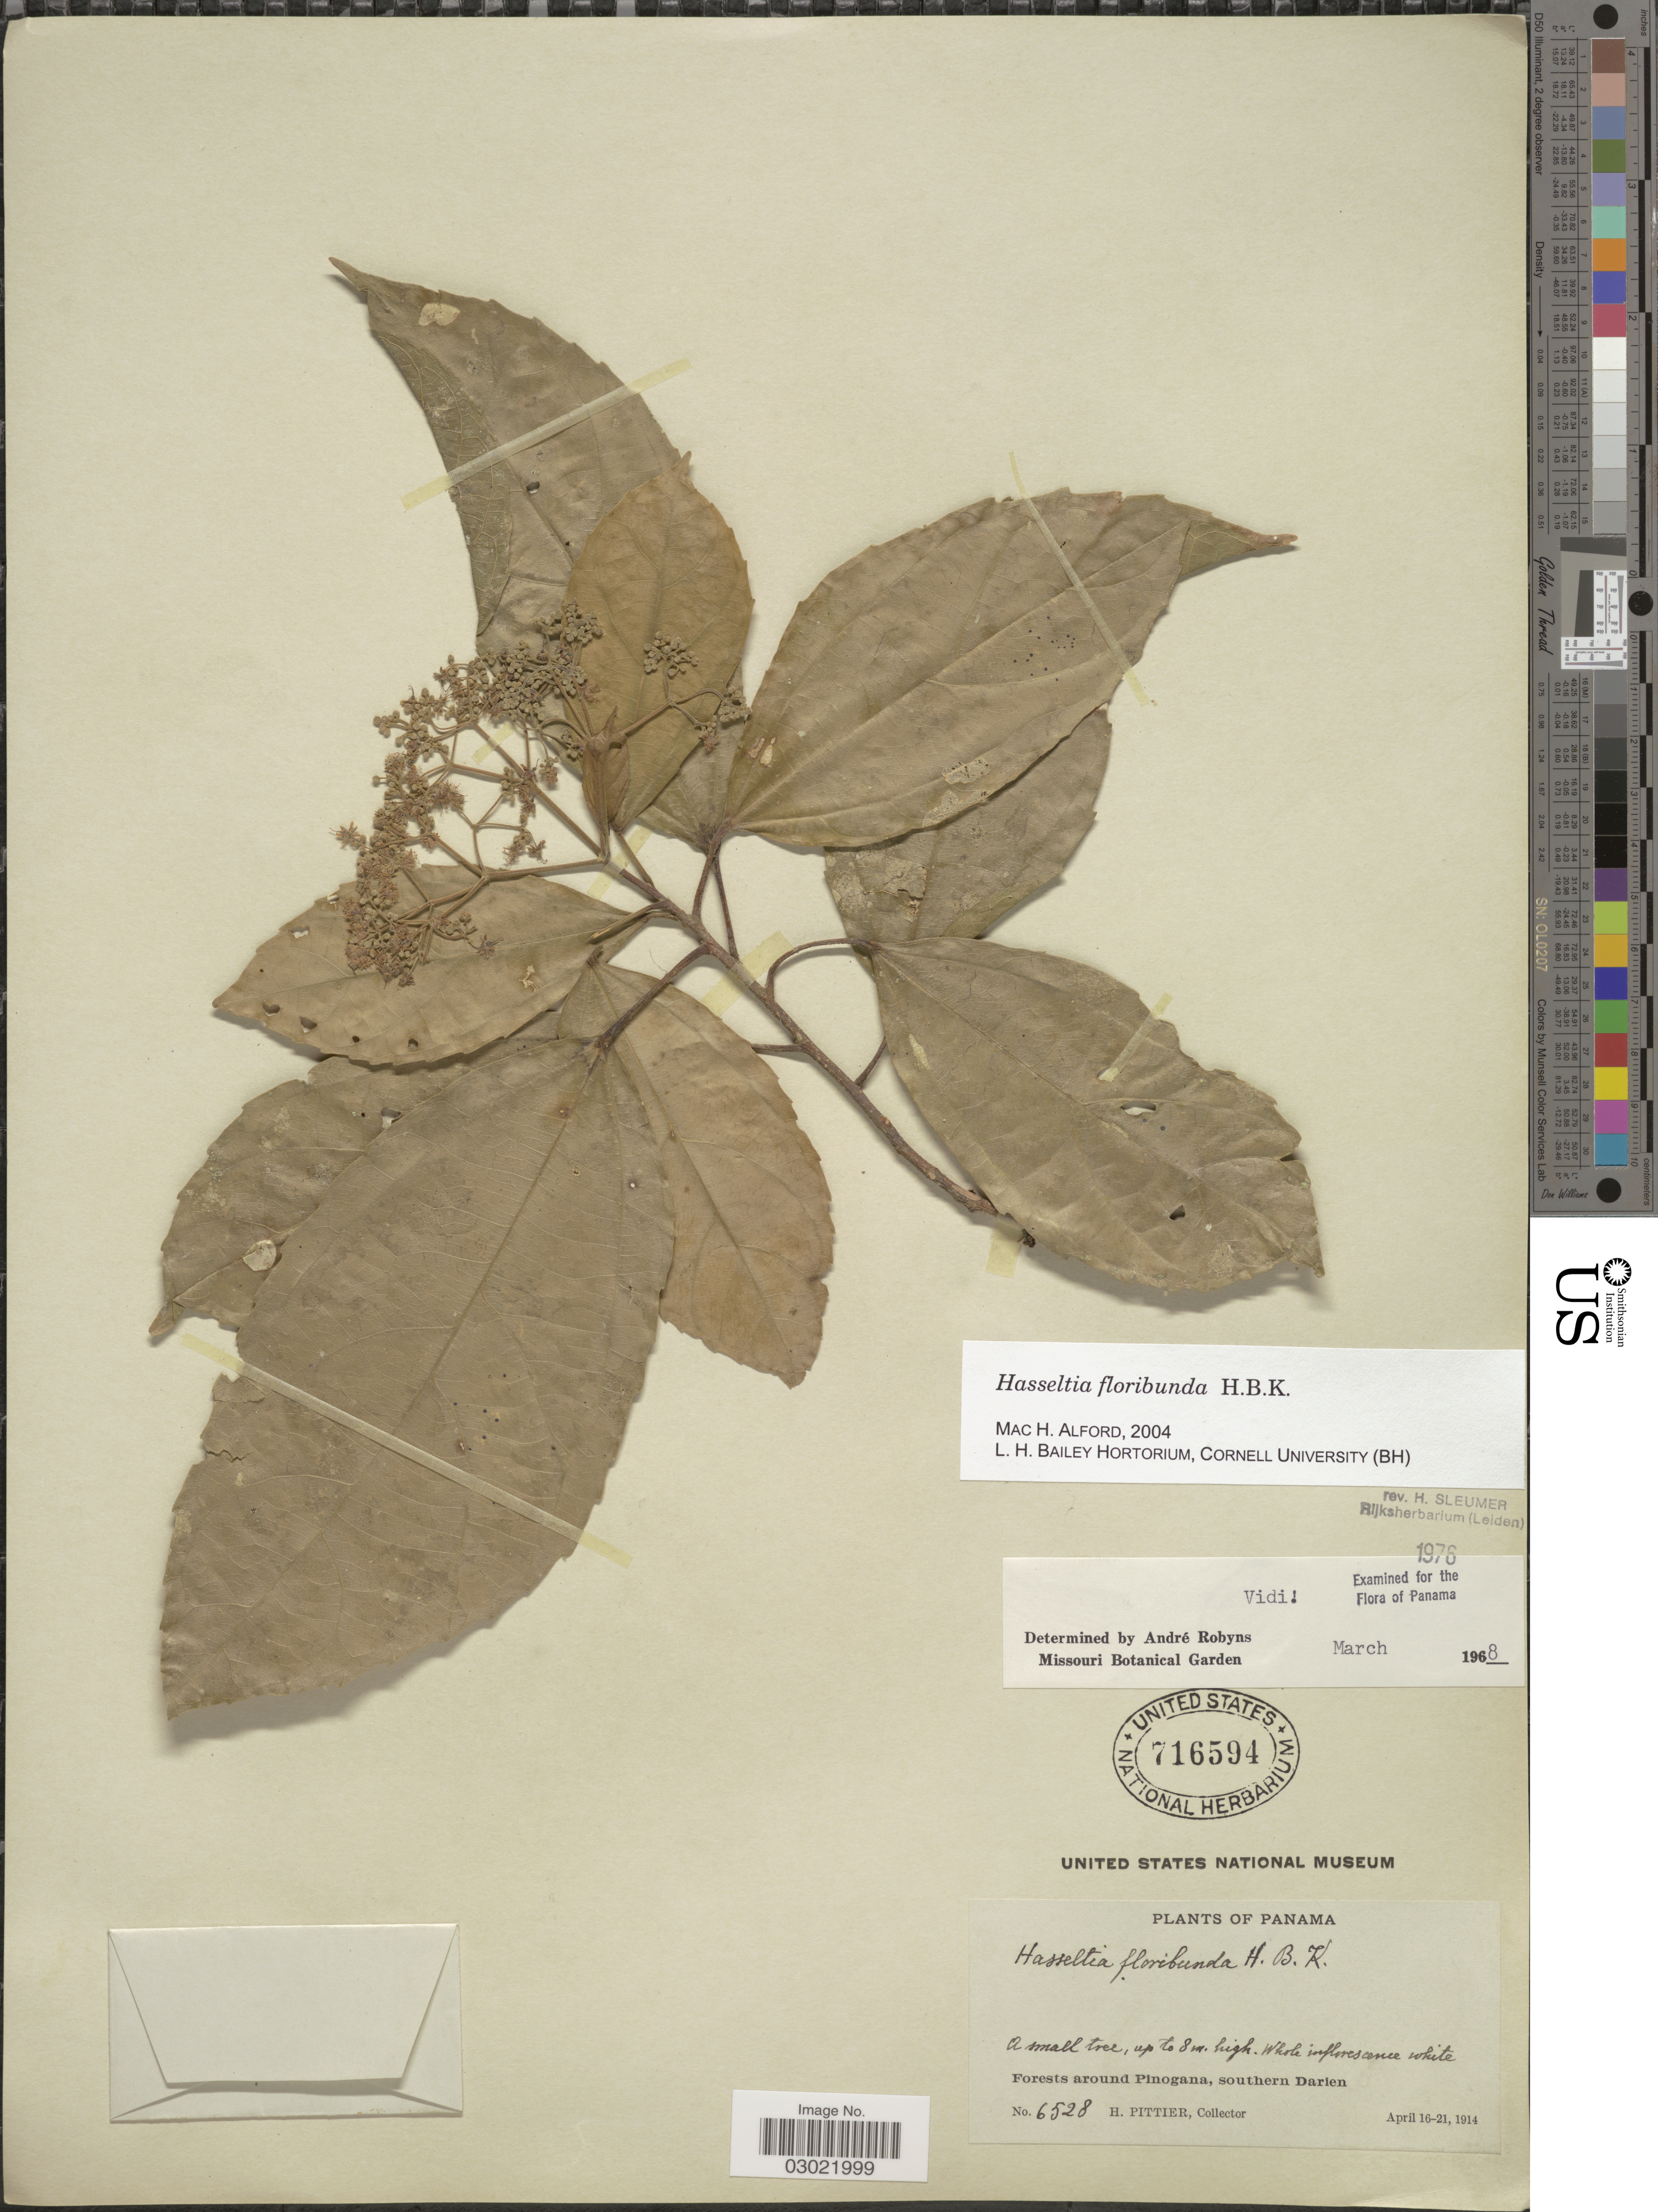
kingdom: Plantae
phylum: Tracheophyta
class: Magnoliopsida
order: Malpighiales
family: Salicaceae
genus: Hasseltia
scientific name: Hasseltia floribunda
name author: Kunth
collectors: H. F. Pittier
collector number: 6528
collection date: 1914-04-16/1914-04-21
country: Panama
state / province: Darién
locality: Forests around Pinogana, southern Darien.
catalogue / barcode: US 716594